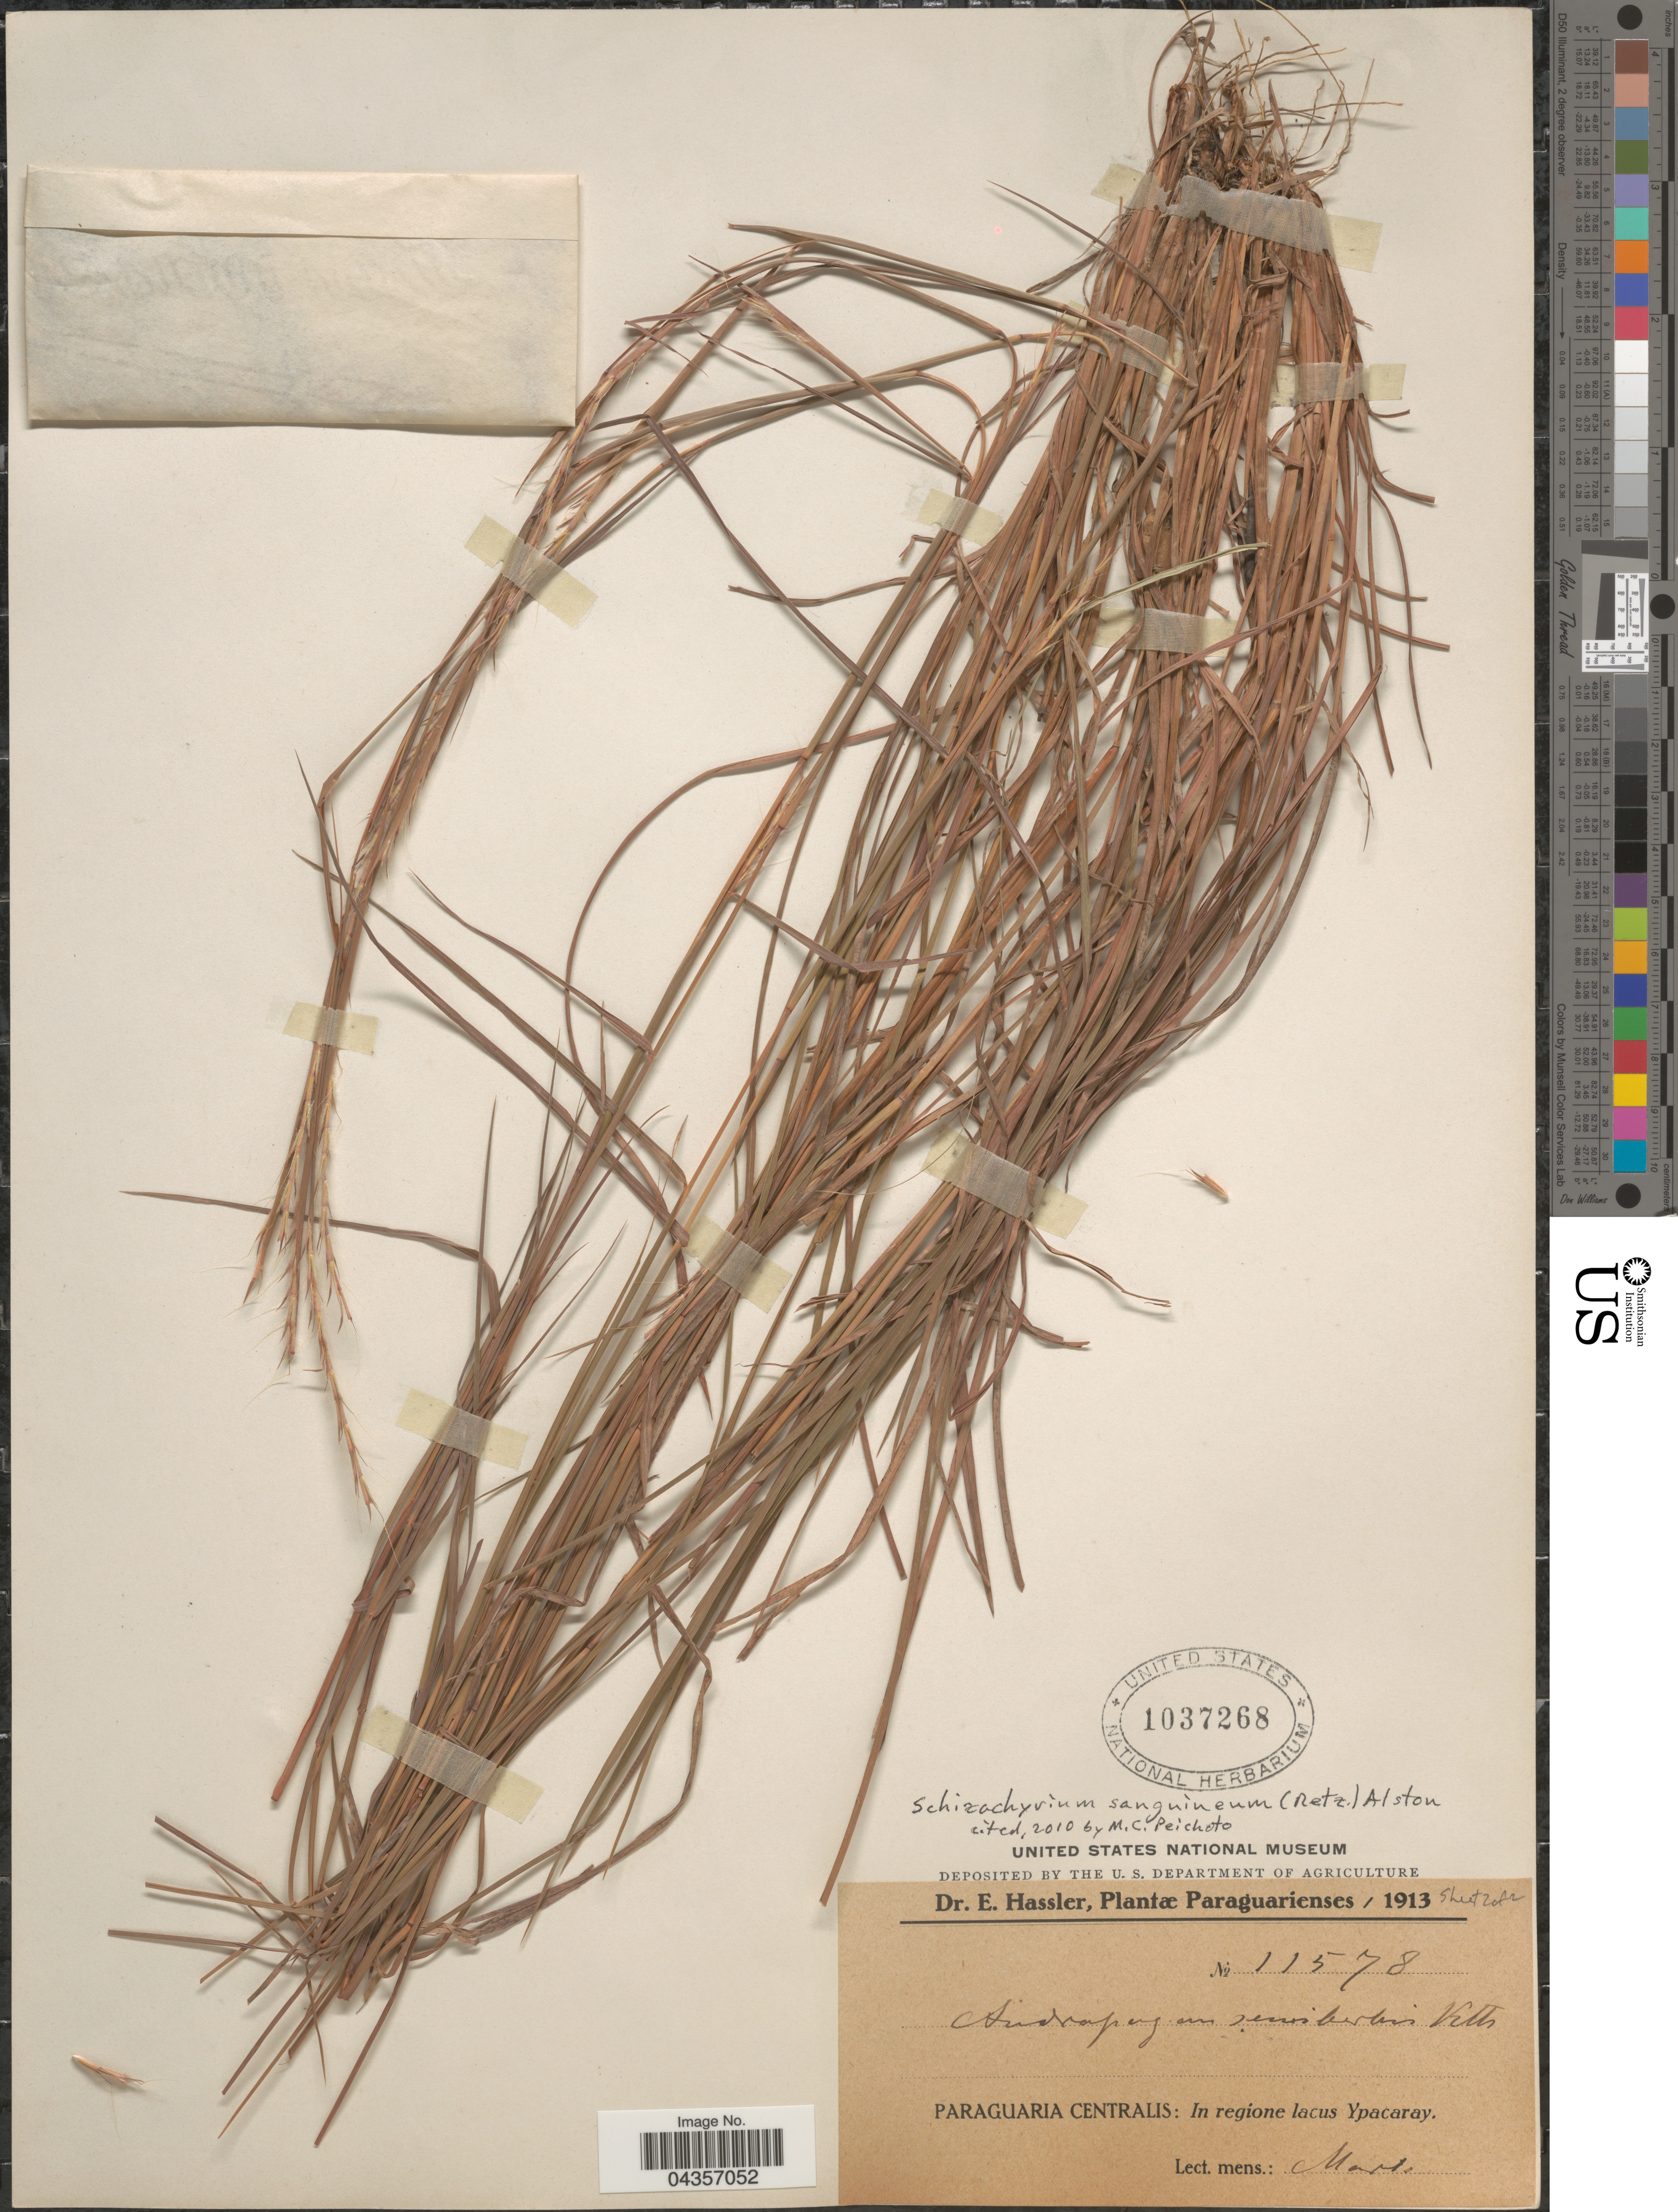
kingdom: Plantae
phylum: Tracheophyta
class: Liliopsida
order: Poales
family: Poaceae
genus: Schizachyrium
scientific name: Schizachyrium sanguineum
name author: (Retz.) Alston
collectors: E. Hassler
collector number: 11578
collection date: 1913-03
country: Paraguay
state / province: Paraguari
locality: Paraguaria Centralis: In regione lacus Ypacaray.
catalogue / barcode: US 1037268